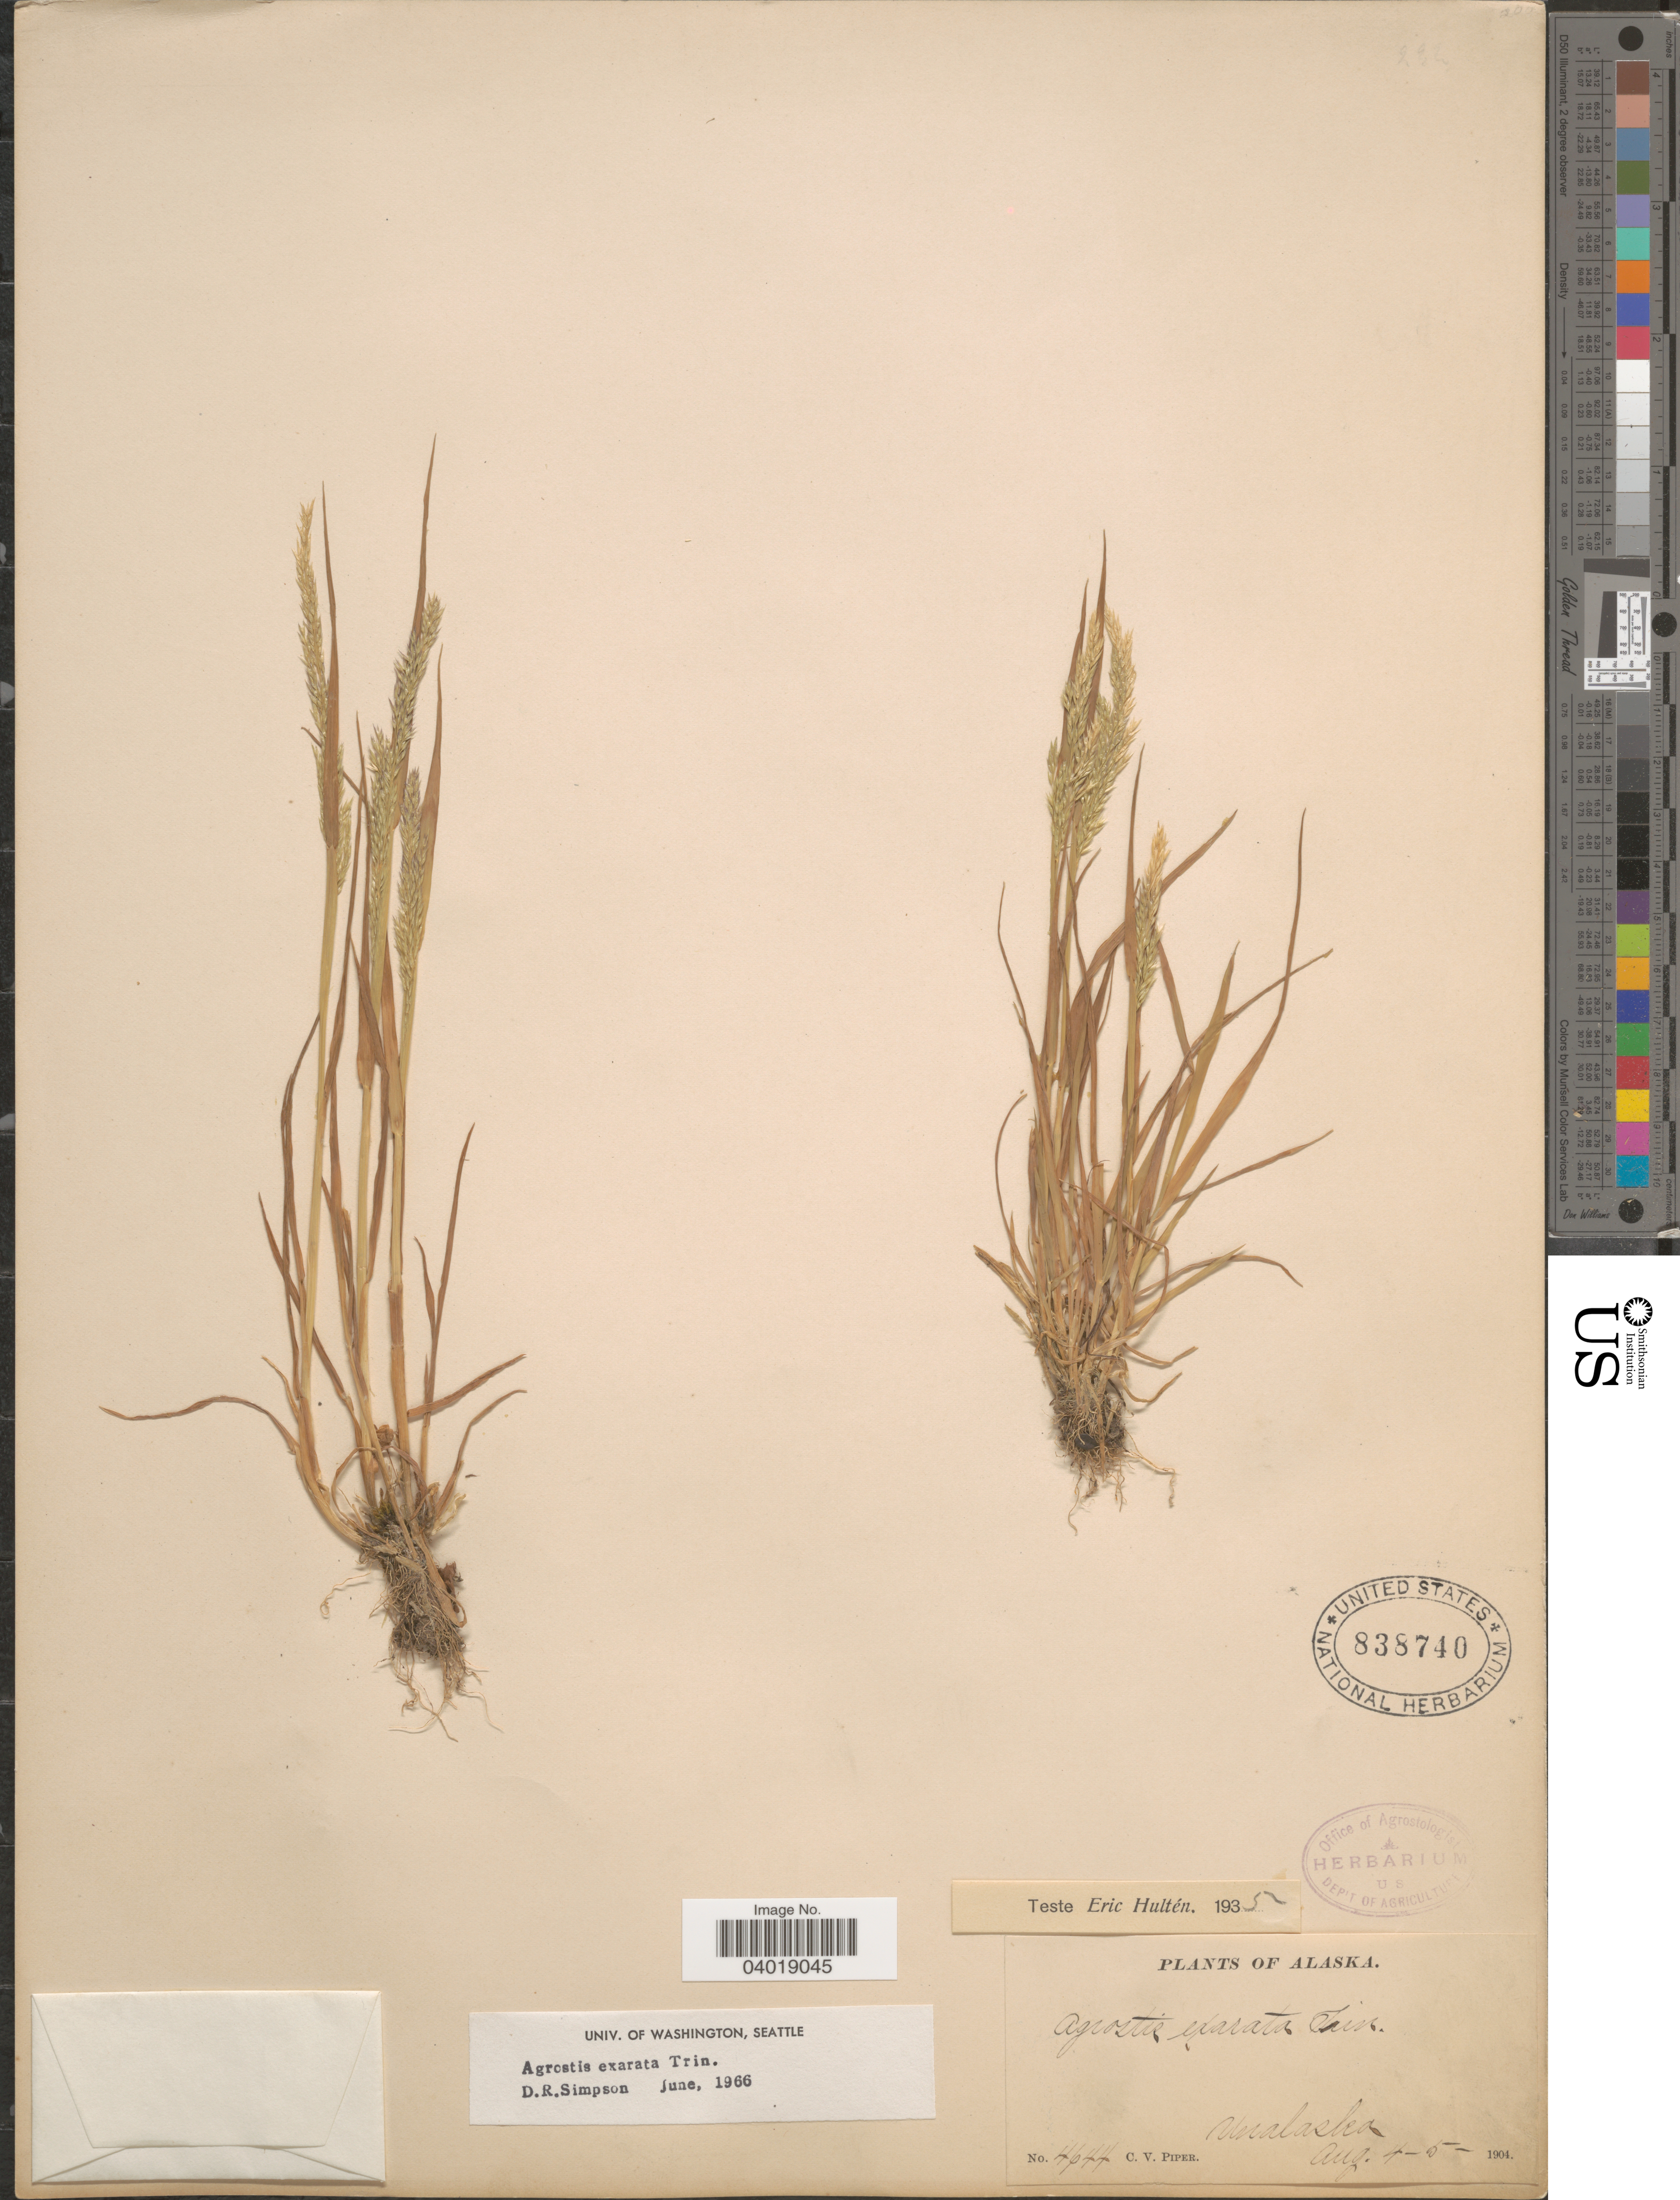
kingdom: Plantae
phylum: Tracheophyta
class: Liliopsida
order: Poales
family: Poaceae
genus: Agrostis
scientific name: Agrostis exarata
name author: Trin.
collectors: C. V. Piper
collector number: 4644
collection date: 1904-08-04/1904-08-05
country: United States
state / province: Alaska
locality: Unalaska.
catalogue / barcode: US 838740